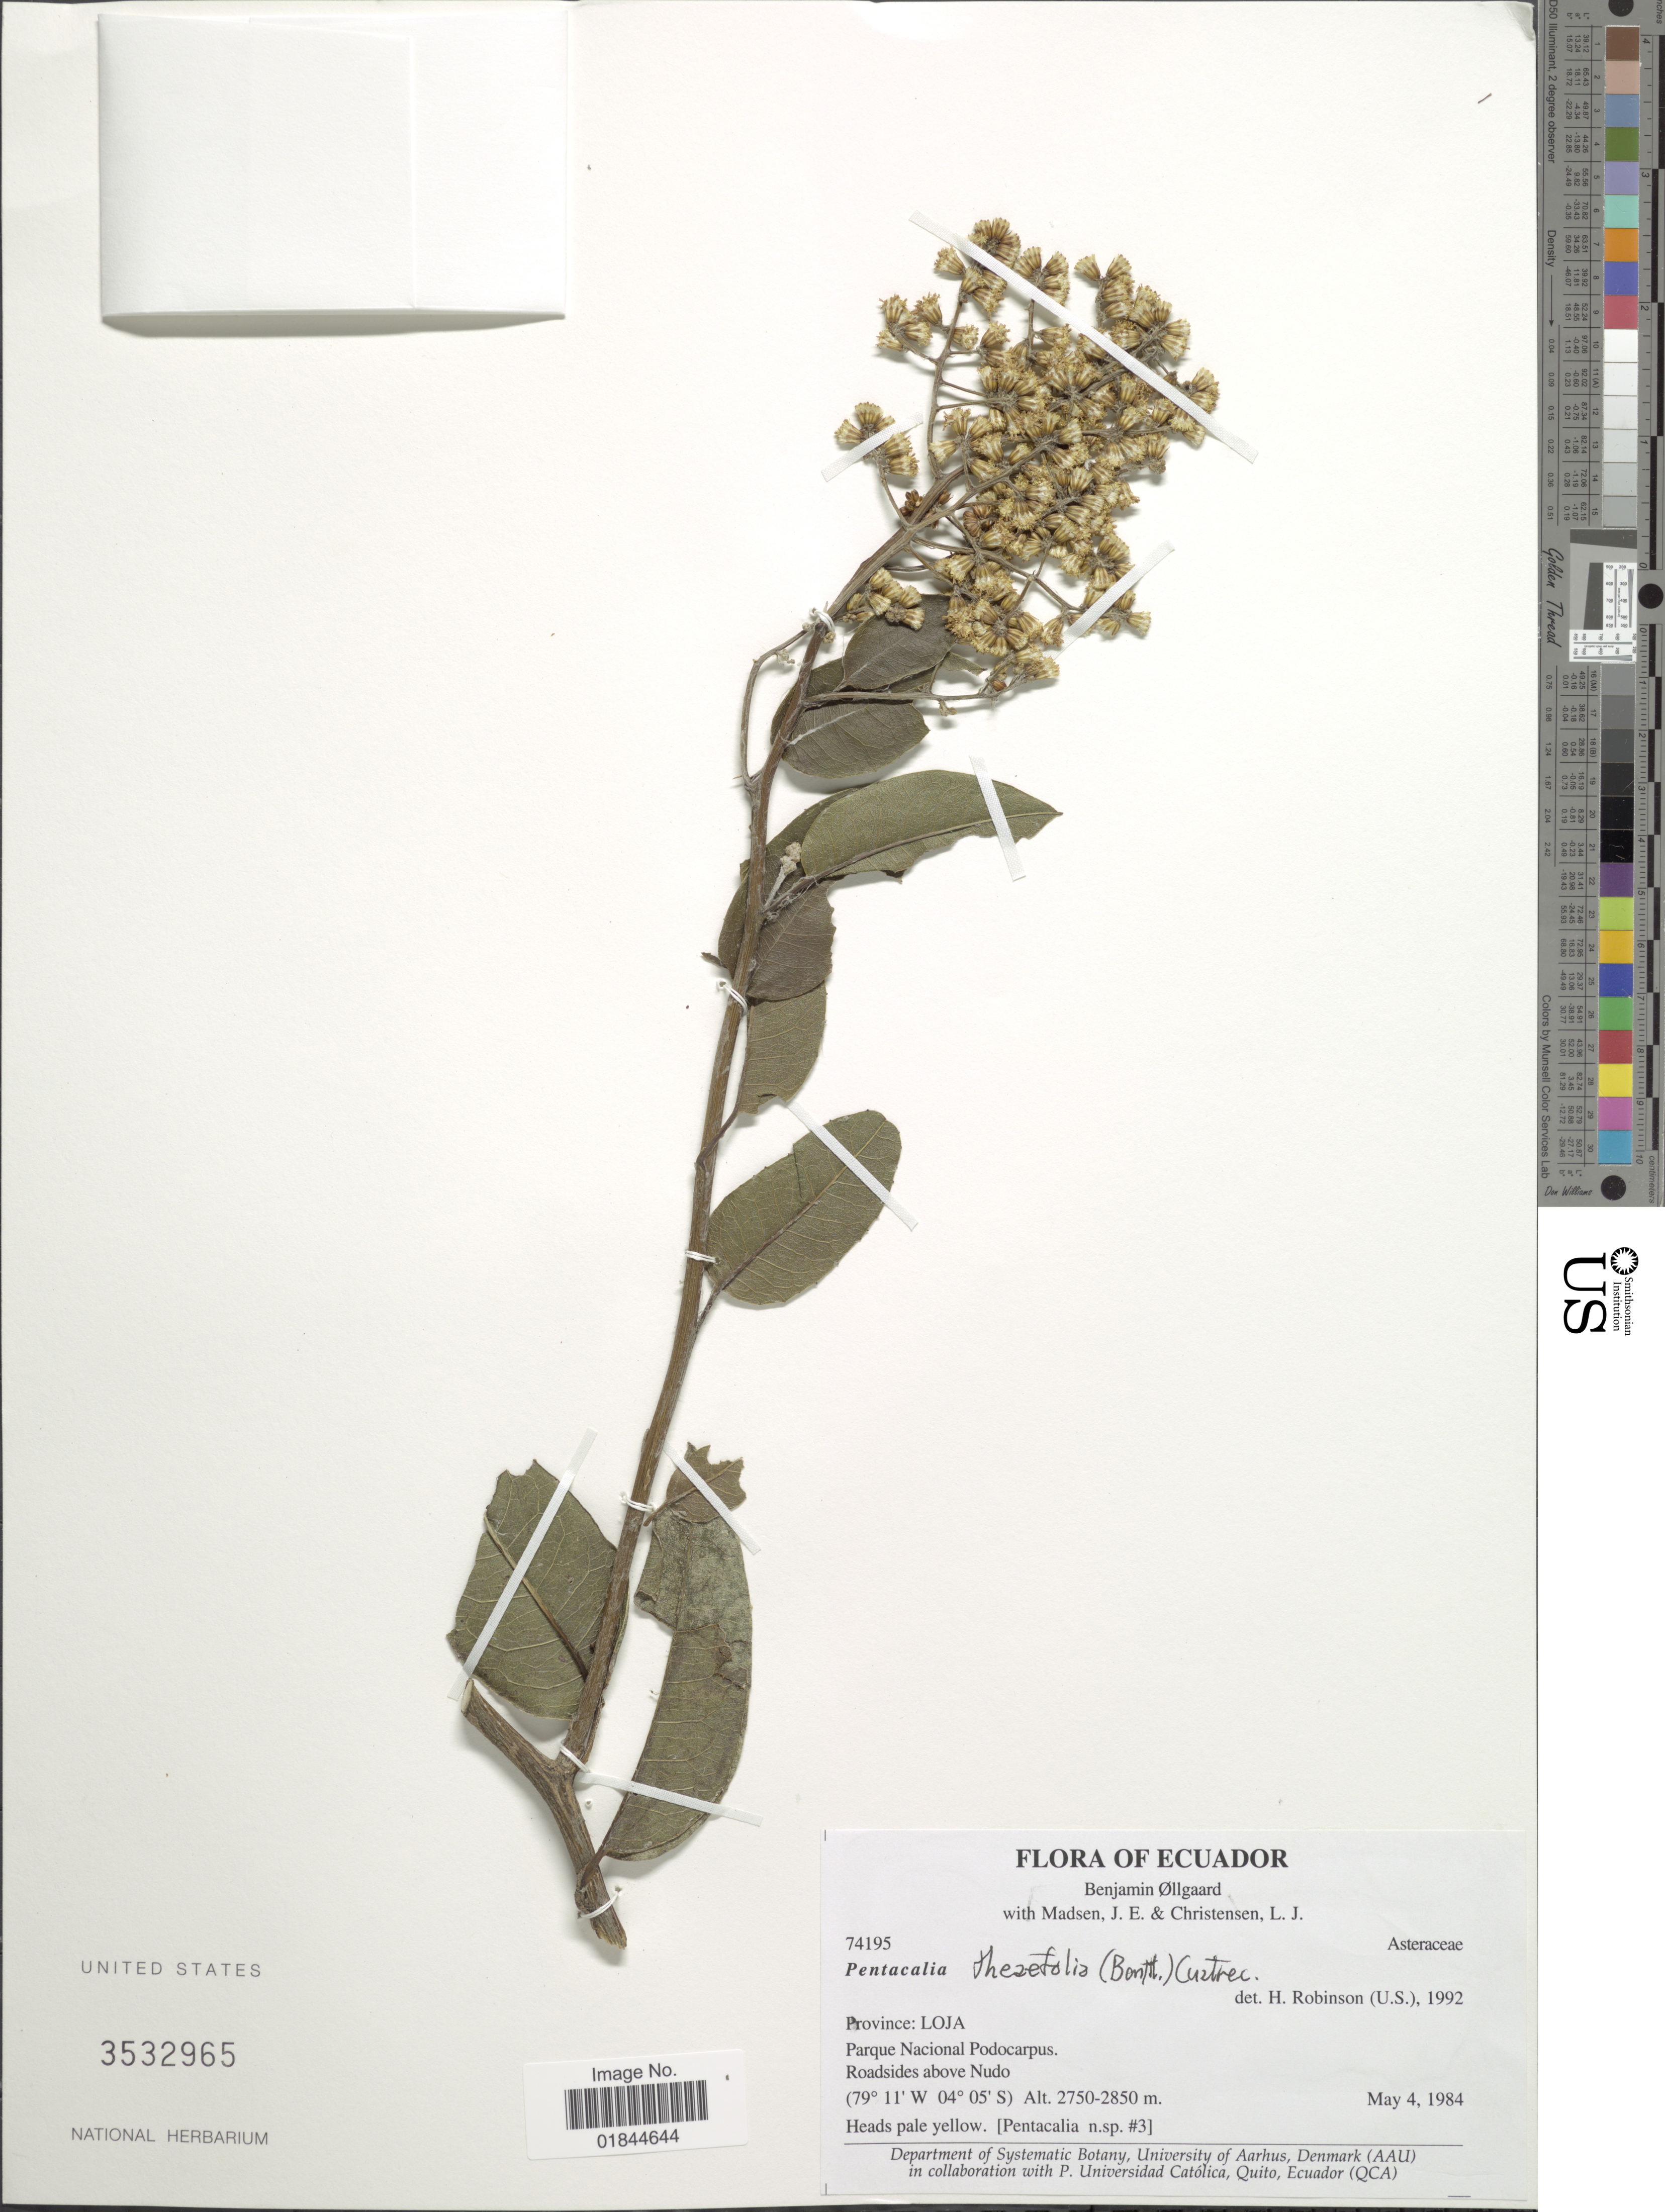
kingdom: Plantae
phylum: Tracheophyta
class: Magnoliopsida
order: Asterales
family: Asteraceae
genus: Pentacalia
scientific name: Pentacalia theifolia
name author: (Benth.) Cuatrec.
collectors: B. Øllgaard, J. E. Madsen & L. Christensen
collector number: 74195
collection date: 1984-05-04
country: Ecuador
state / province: Loja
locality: Parque Nacional Podocarpus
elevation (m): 2750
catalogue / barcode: US 3532965